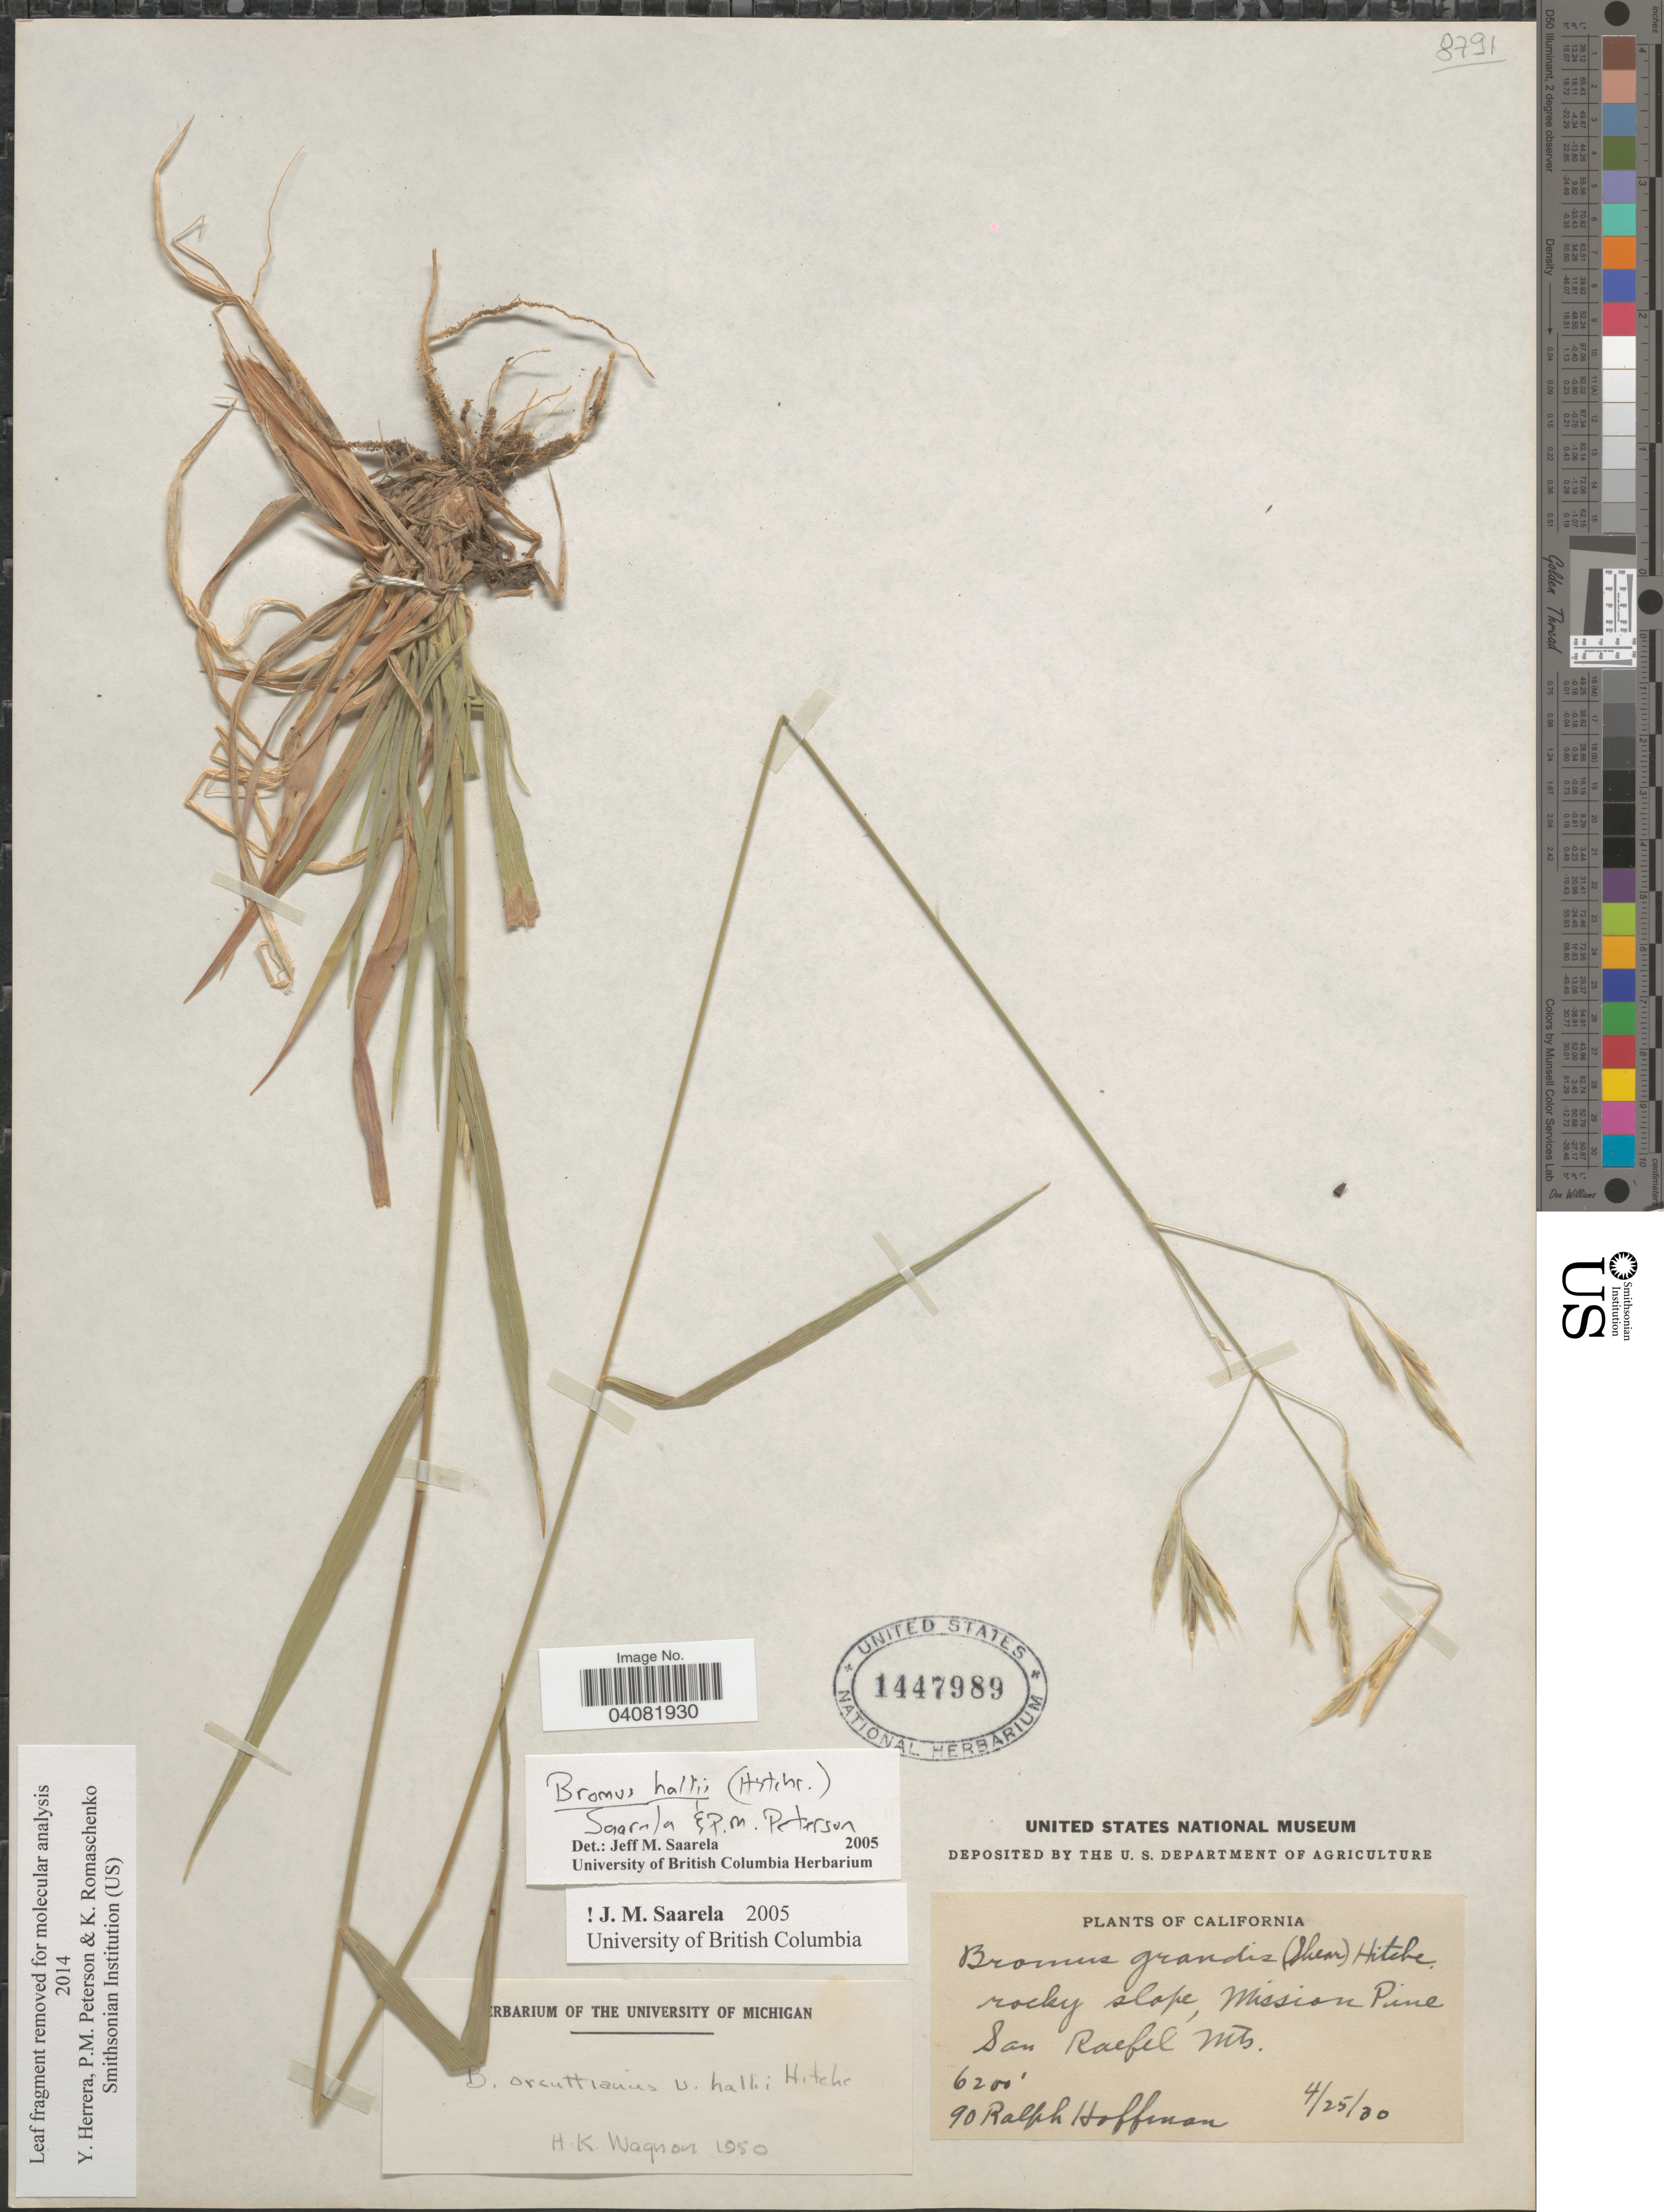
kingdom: Plantae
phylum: Tracheophyta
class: Liliopsida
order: Poales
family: Poaceae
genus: Bromus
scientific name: Bromus hallii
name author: (Hitchc.) Saarela & P.M. Peterson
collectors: R. Hoffman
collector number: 90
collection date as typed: Transcribed d/m/y: 25/4/30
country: United States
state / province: California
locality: Rocky slope, Mission Pine. San Raefel Mts.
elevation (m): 1890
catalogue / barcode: US 1447989